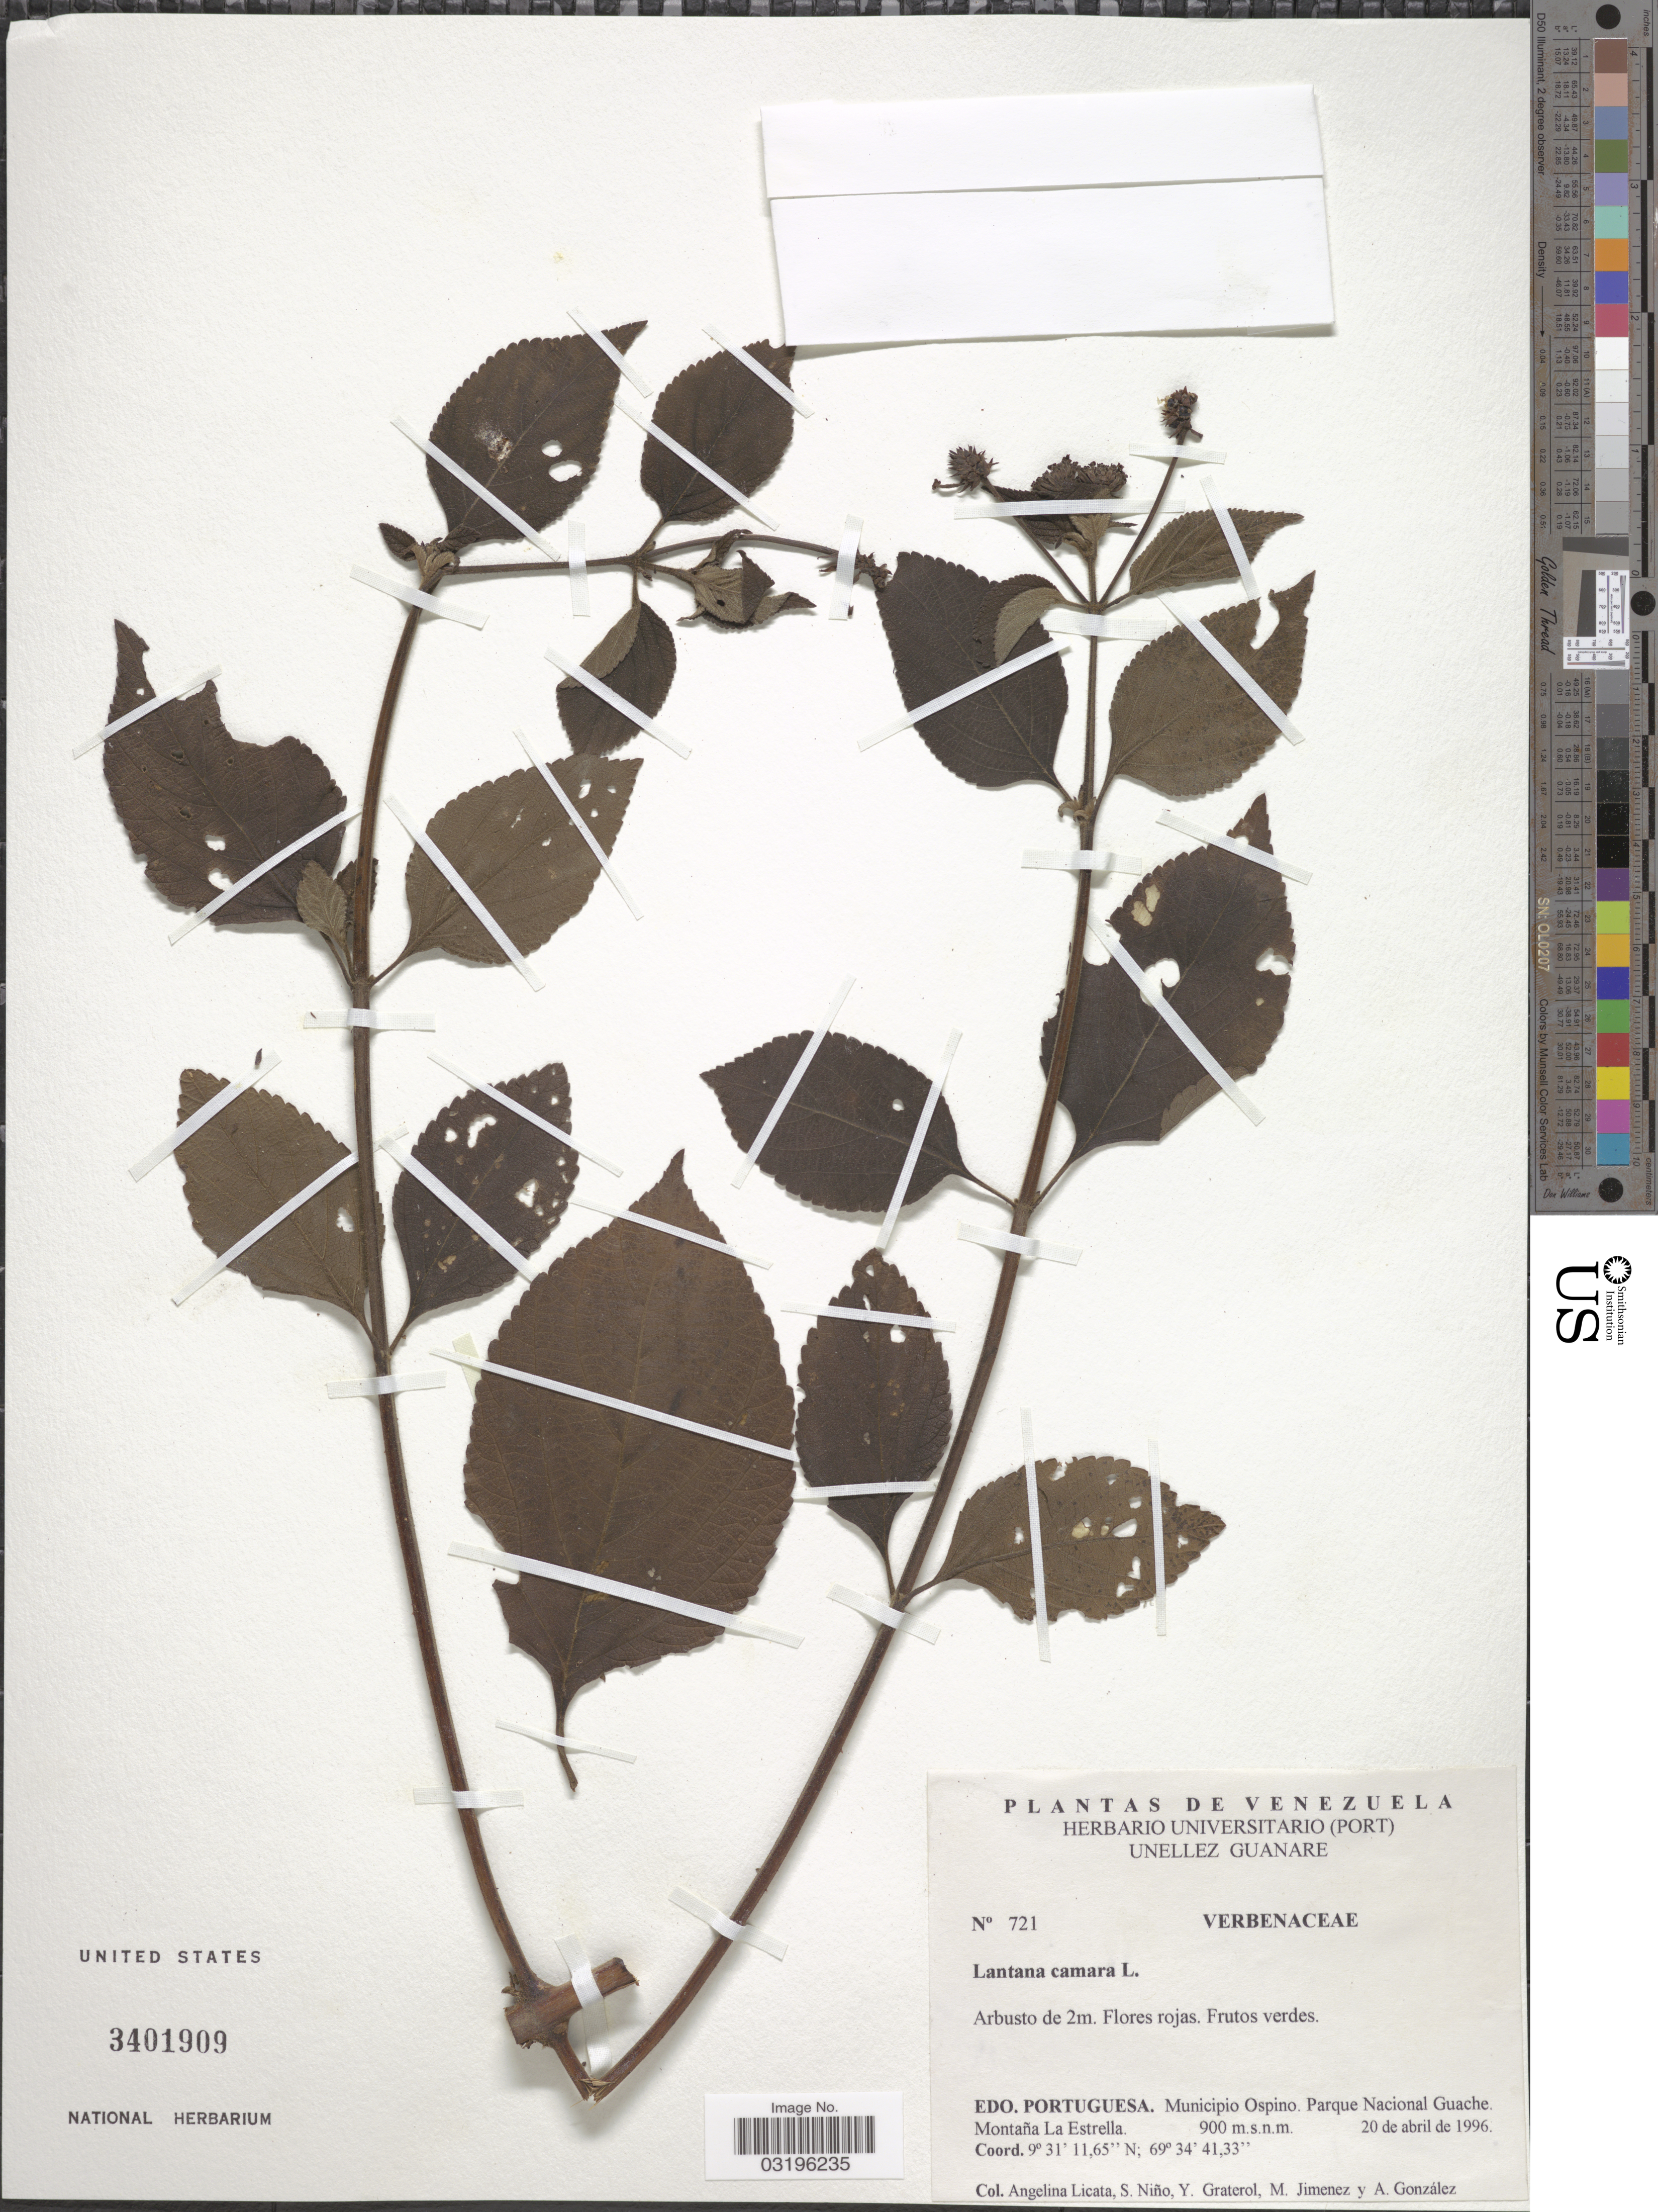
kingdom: Plantae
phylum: Tracheophyta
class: Magnoliopsida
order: Lamiales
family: Verbenaceae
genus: Lantana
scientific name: Lantana camara var. moritziana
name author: (Otto & A. Dietr.) López-Pal.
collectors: A. Licata, S. M. Niño, Y. Graterol, M. Jimenez & A. C. González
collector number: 721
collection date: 1996-04-20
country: Venezuela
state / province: Portuguesa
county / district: Ospino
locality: Parque Nacional Guache. Montaña La Estrella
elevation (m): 900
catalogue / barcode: US 3401909